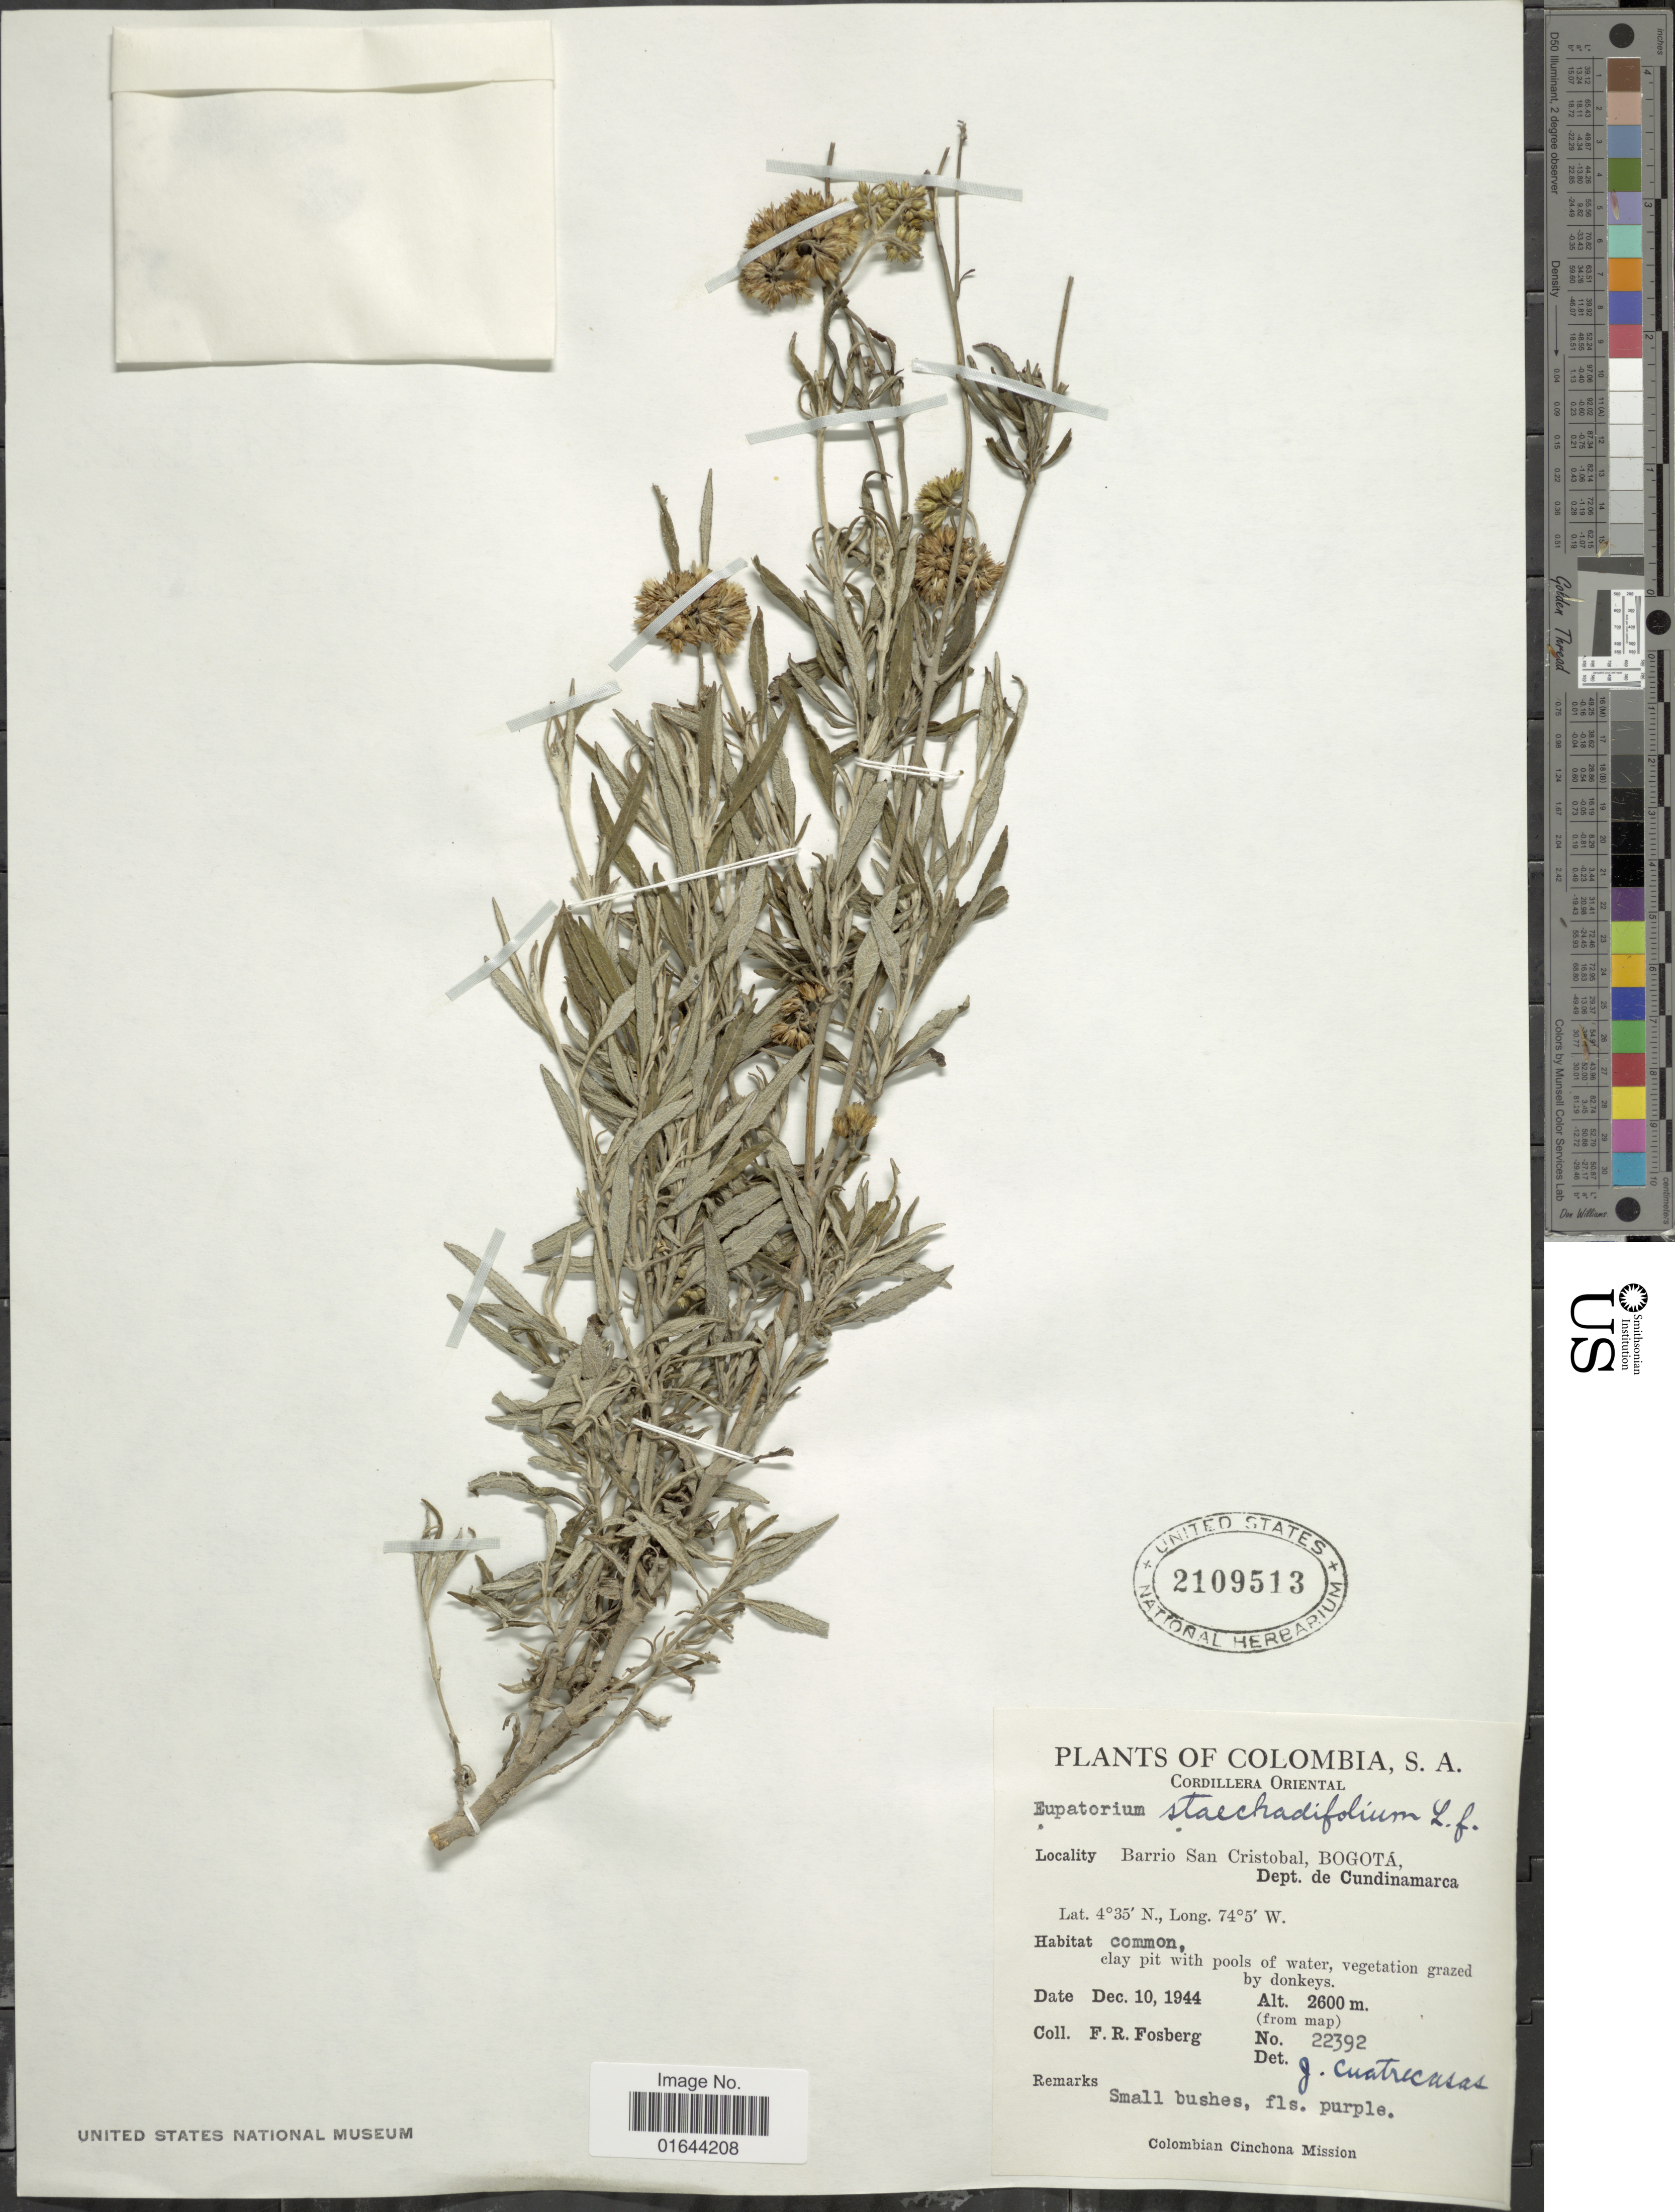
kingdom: Plantae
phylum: Tracheophyta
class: Magnoliopsida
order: Asterales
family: Asteraceae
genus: Lourteigia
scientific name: Lourteigia stoechadifolia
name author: (L. f.) R.M. King & H. Rob.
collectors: F. R. Fosberg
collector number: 22392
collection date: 1944-12-10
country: Colombia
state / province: Cundinamarca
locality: Barrio San Cristobal, Bogota, Dept. de Cundinamarca. Cordillera Oriental.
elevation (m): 2600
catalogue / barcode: US 2109513